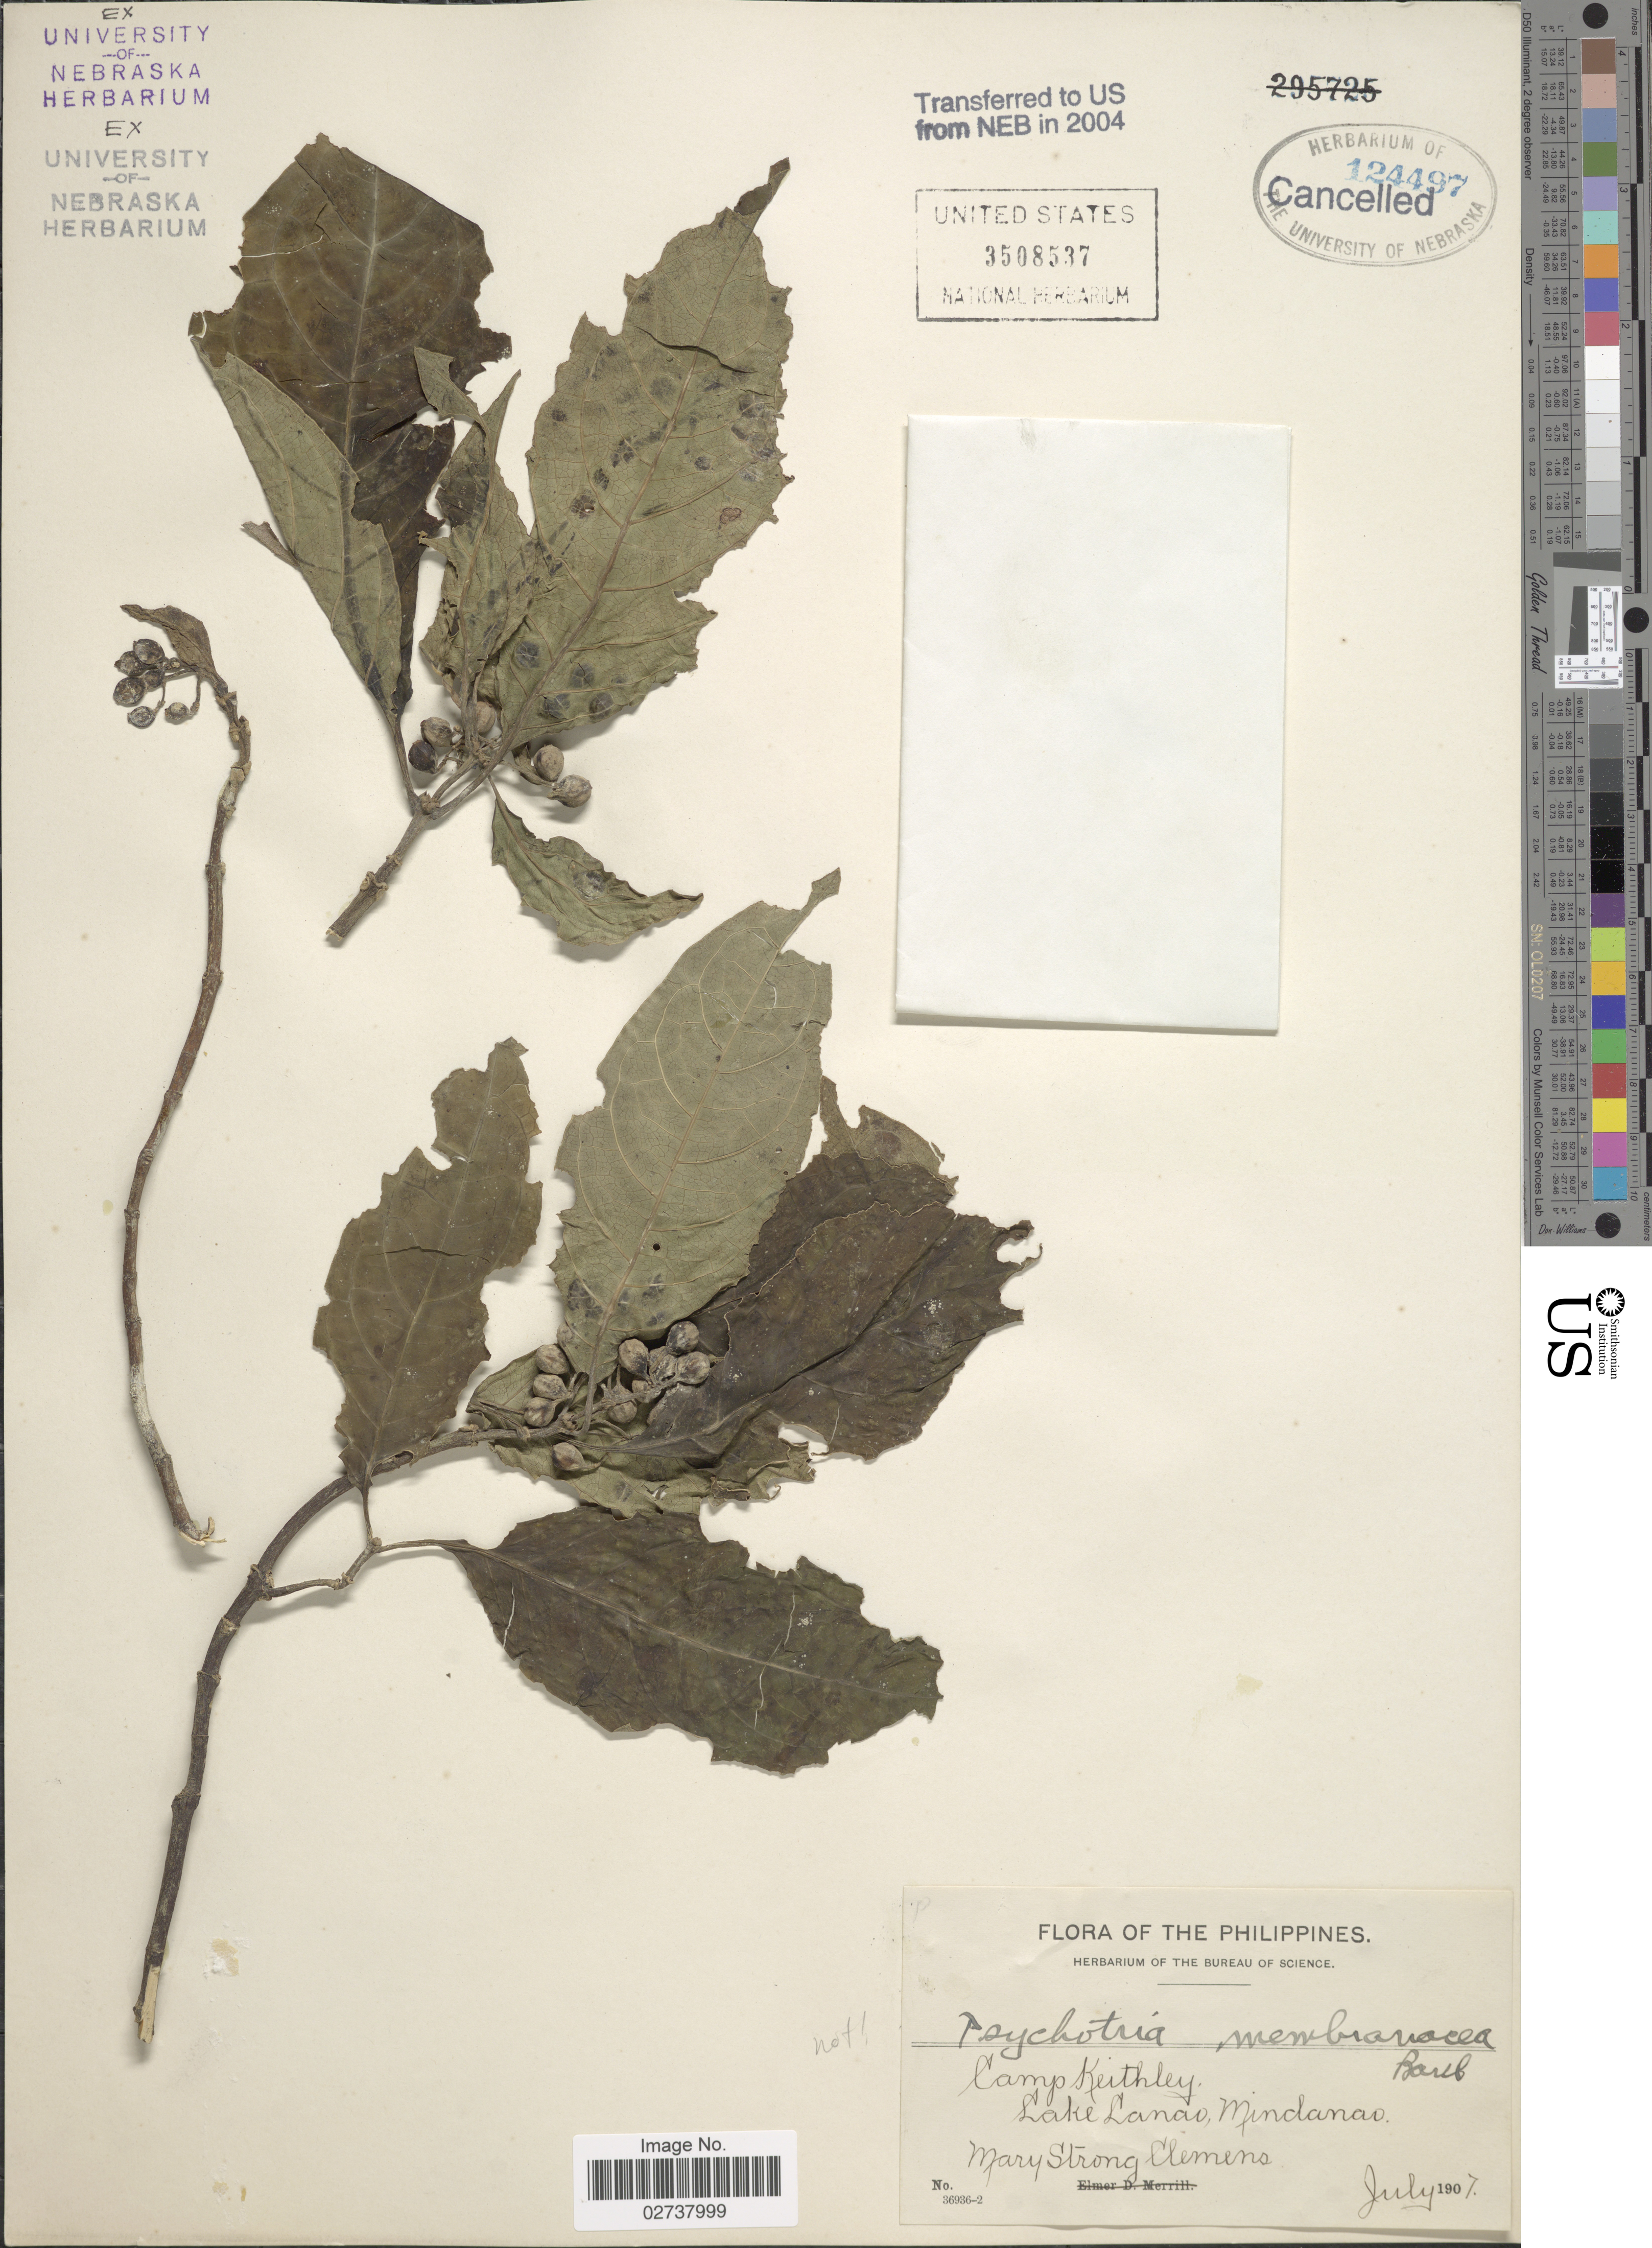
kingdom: Plantae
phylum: Tracheophyta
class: Magnoliopsida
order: Gentianales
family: Rubiaceae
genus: Psychotria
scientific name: Psychotria sp.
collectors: M. S. Clemens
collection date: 1907-07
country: Philippines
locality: Camp Keithley, Lake Lanao, Mindanao.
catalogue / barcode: US 3508537